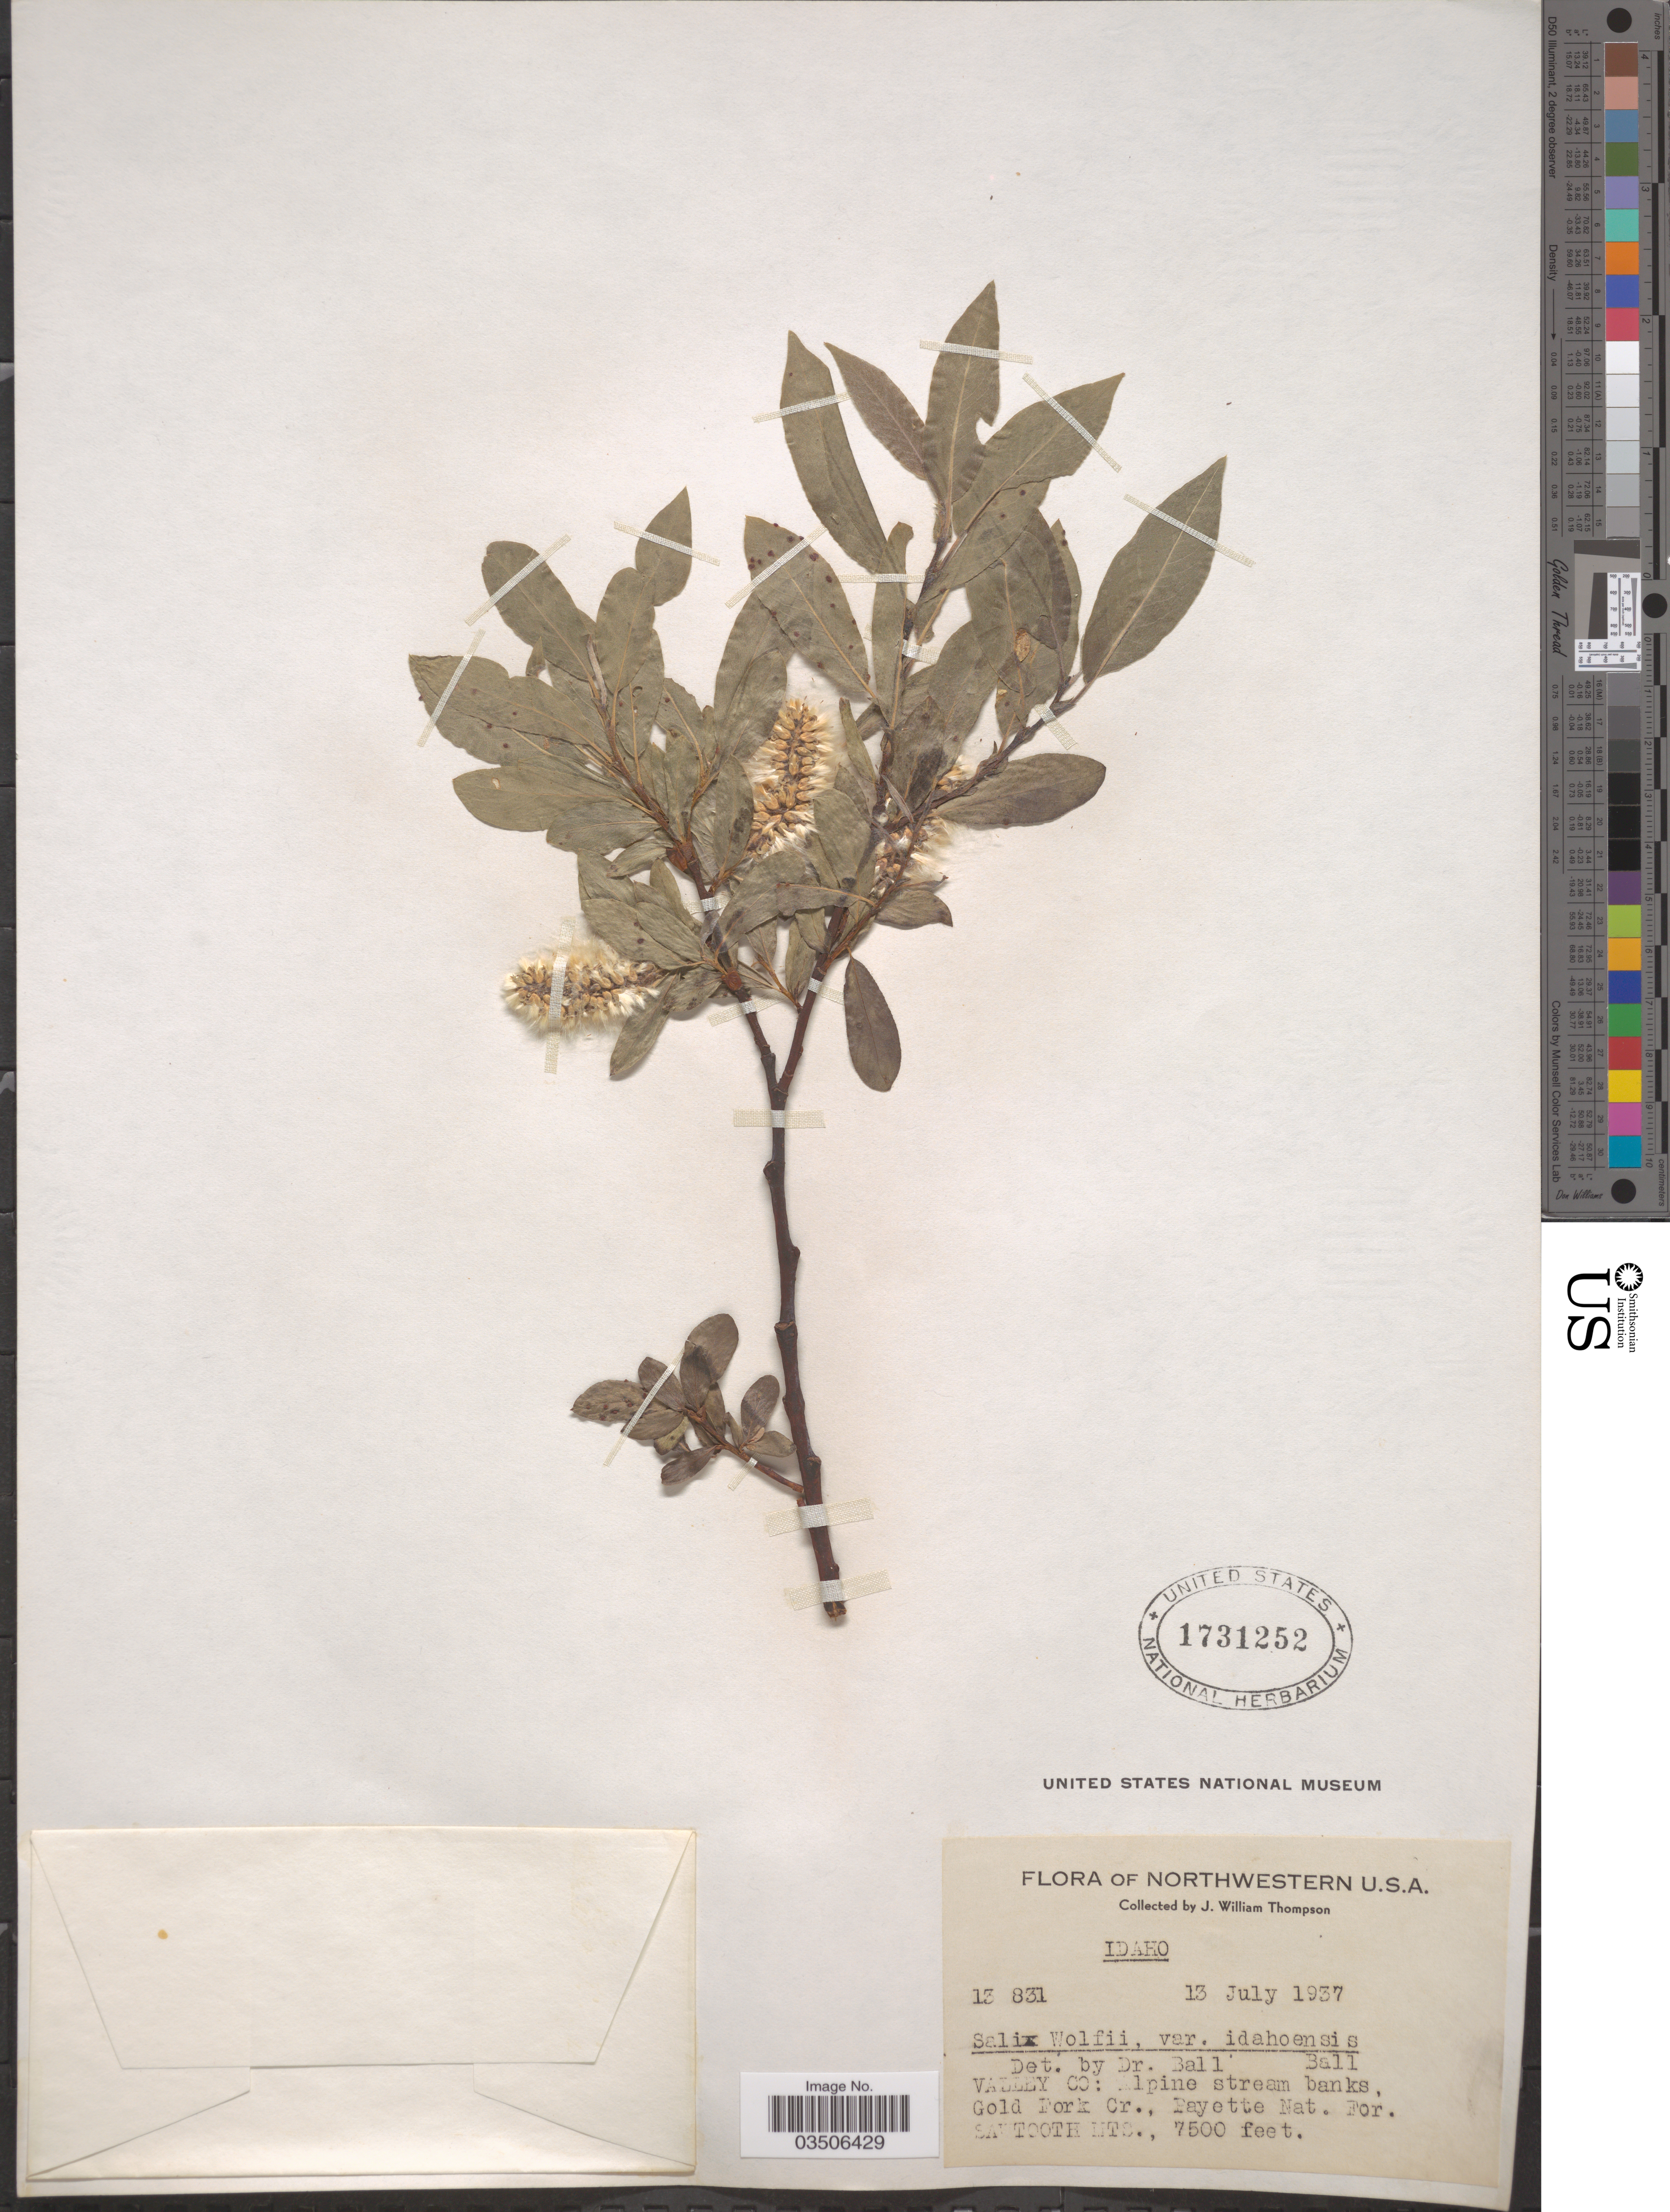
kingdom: Plantae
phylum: Tracheophyta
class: Magnoliopsida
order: Malpighiales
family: Salicaceae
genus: Salix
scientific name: Salix wolfii var. idahoensis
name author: C.R. Ball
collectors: J. W. Thompson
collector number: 13831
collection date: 1937-07-13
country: United States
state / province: Idaho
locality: Valley Co: Alpine stream banks, Gold Fork Cr., Payette Nat. For. Sawtooth Mts.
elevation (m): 2286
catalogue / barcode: US 1731252